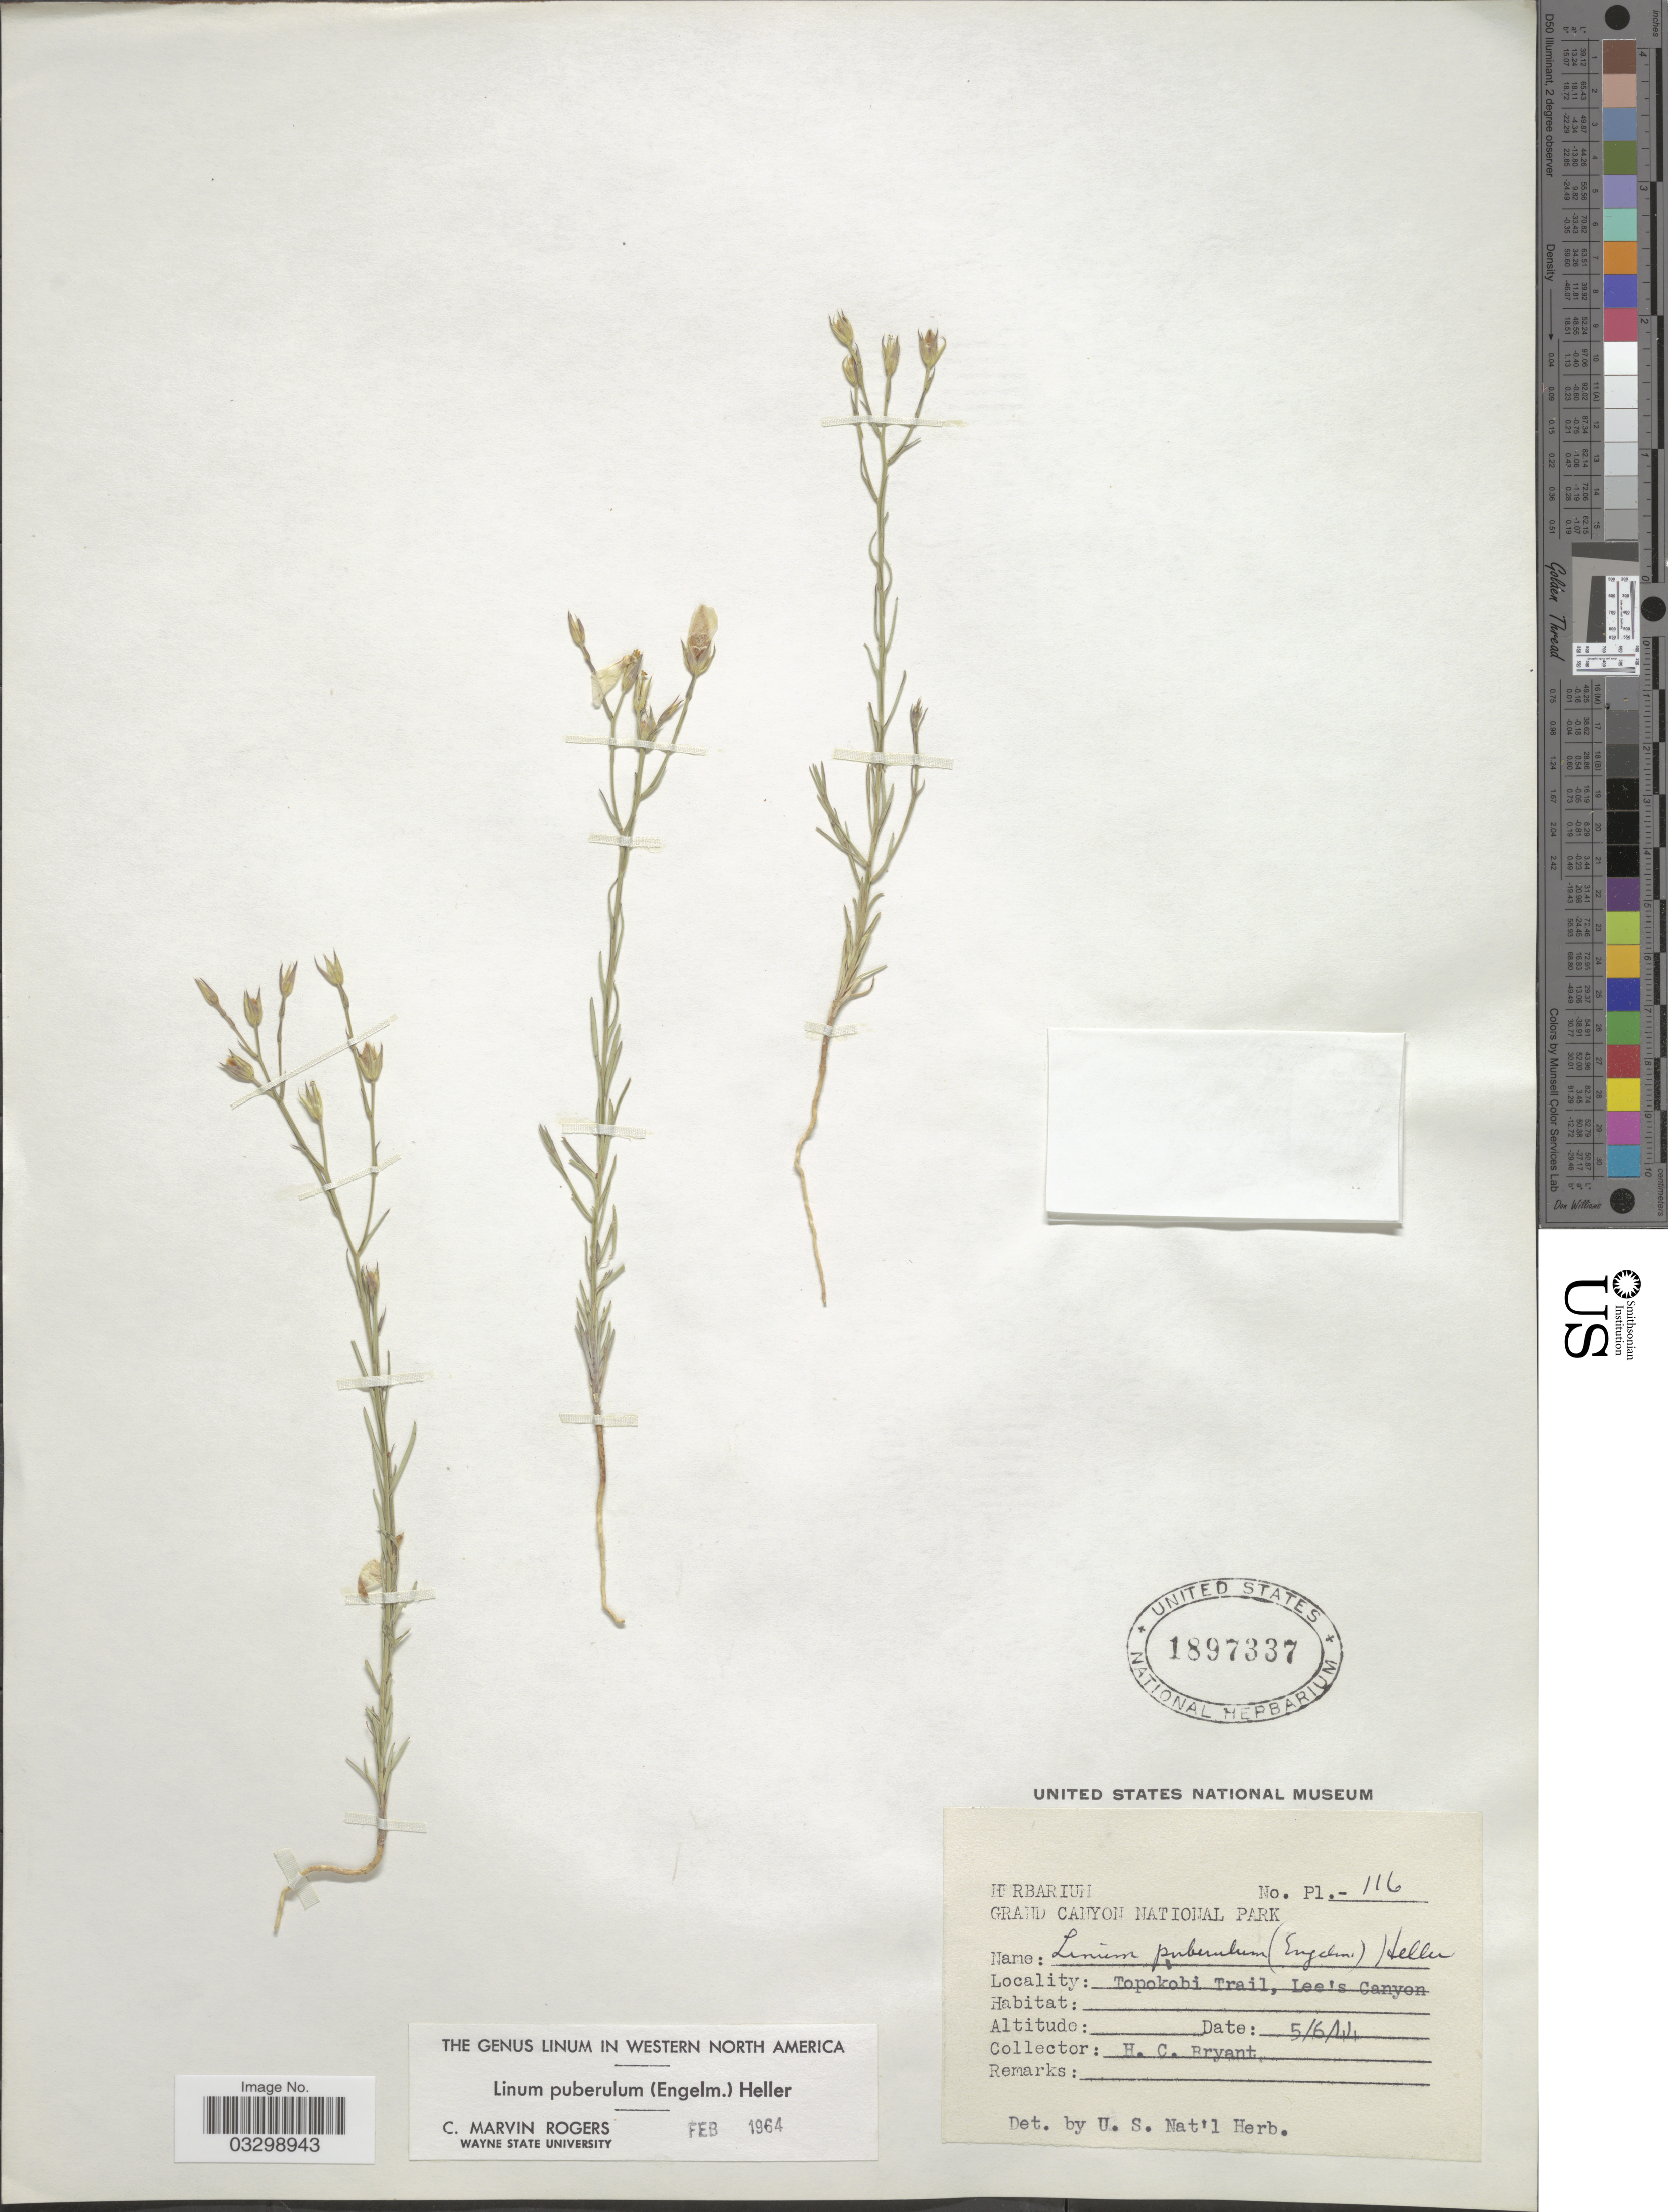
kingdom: Plantae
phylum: Tracheophyta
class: Magnoliopsida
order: Malpighiales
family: Linaceae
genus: Linum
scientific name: Linum puberulum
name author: (Engelm.) A. Heller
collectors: H. Bryant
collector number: P1-116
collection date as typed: Transcribed d/m/y: 6/5/44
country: United States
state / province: Arizona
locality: Topokobi Trail, Lee's Canyon.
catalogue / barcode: US 1897337